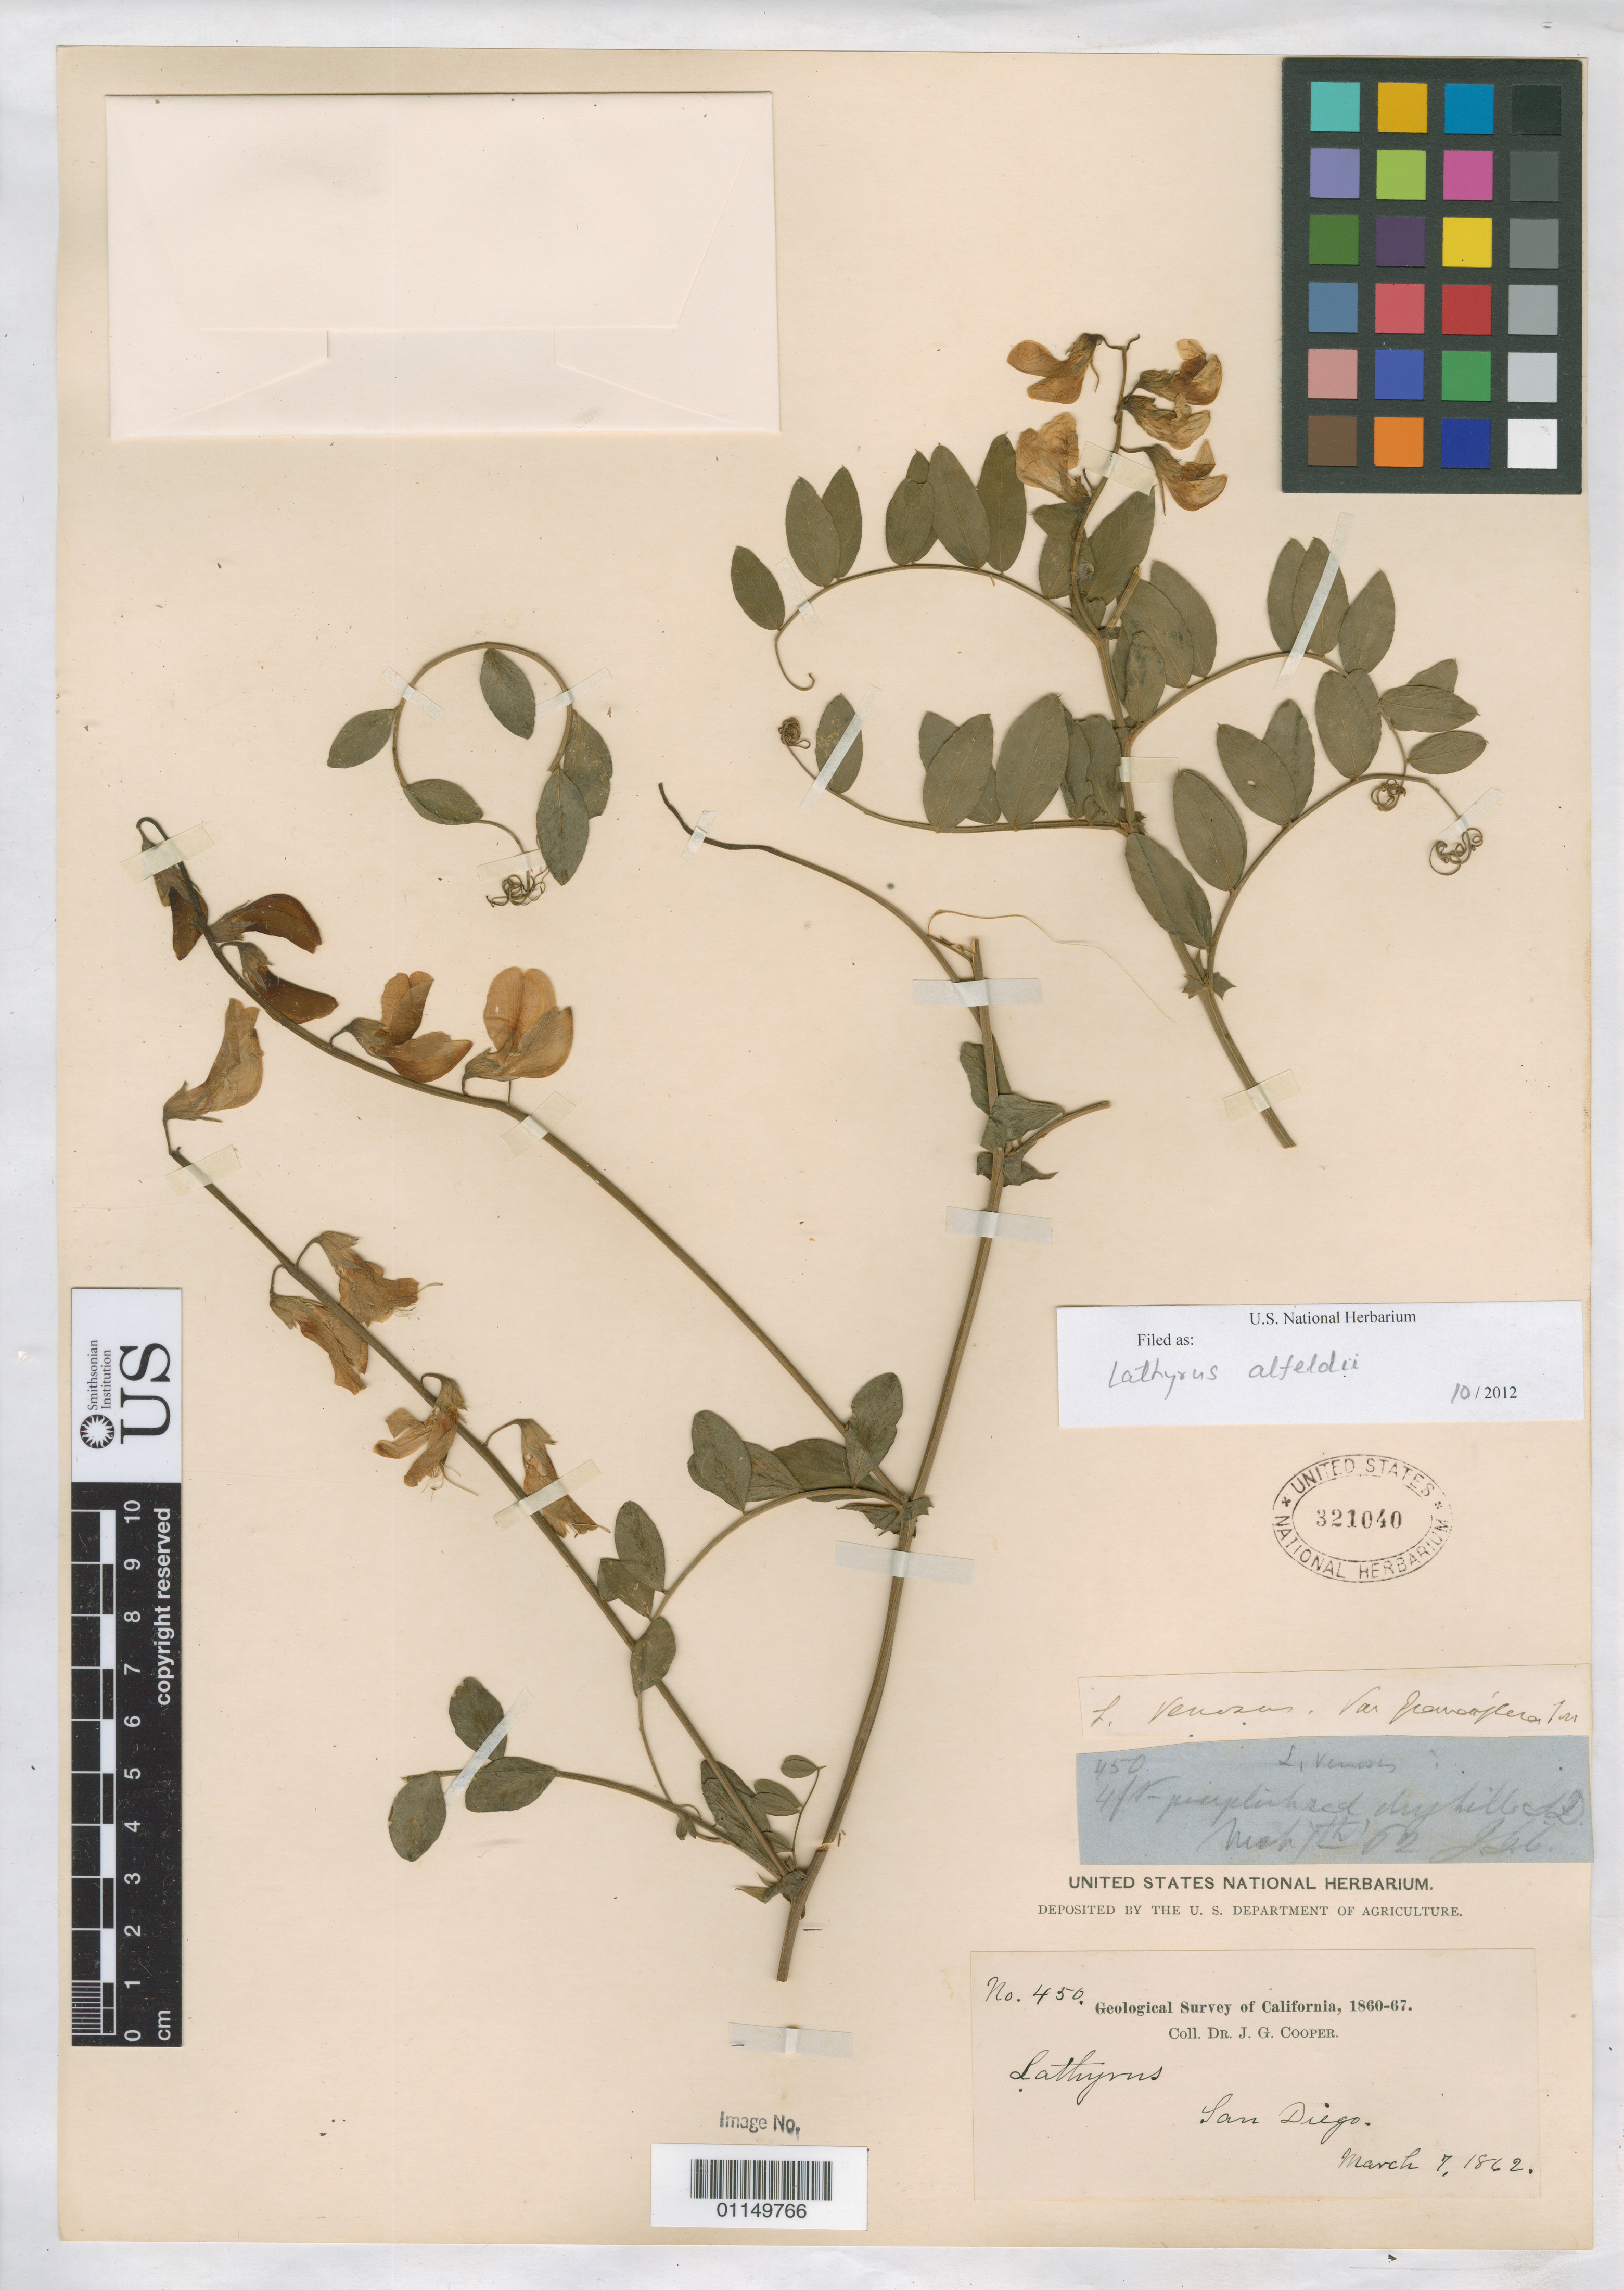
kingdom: Plantae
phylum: Tracheophyta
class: Magnoliopsida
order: Fabales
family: Fabaceae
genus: Lathyrus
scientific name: Lathyrus alefeldii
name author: T.G. White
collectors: J. G. Cooper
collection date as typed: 07 Mar 1862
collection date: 1862-03-07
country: United States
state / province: California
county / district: San Diego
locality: San Diego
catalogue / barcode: US 321040